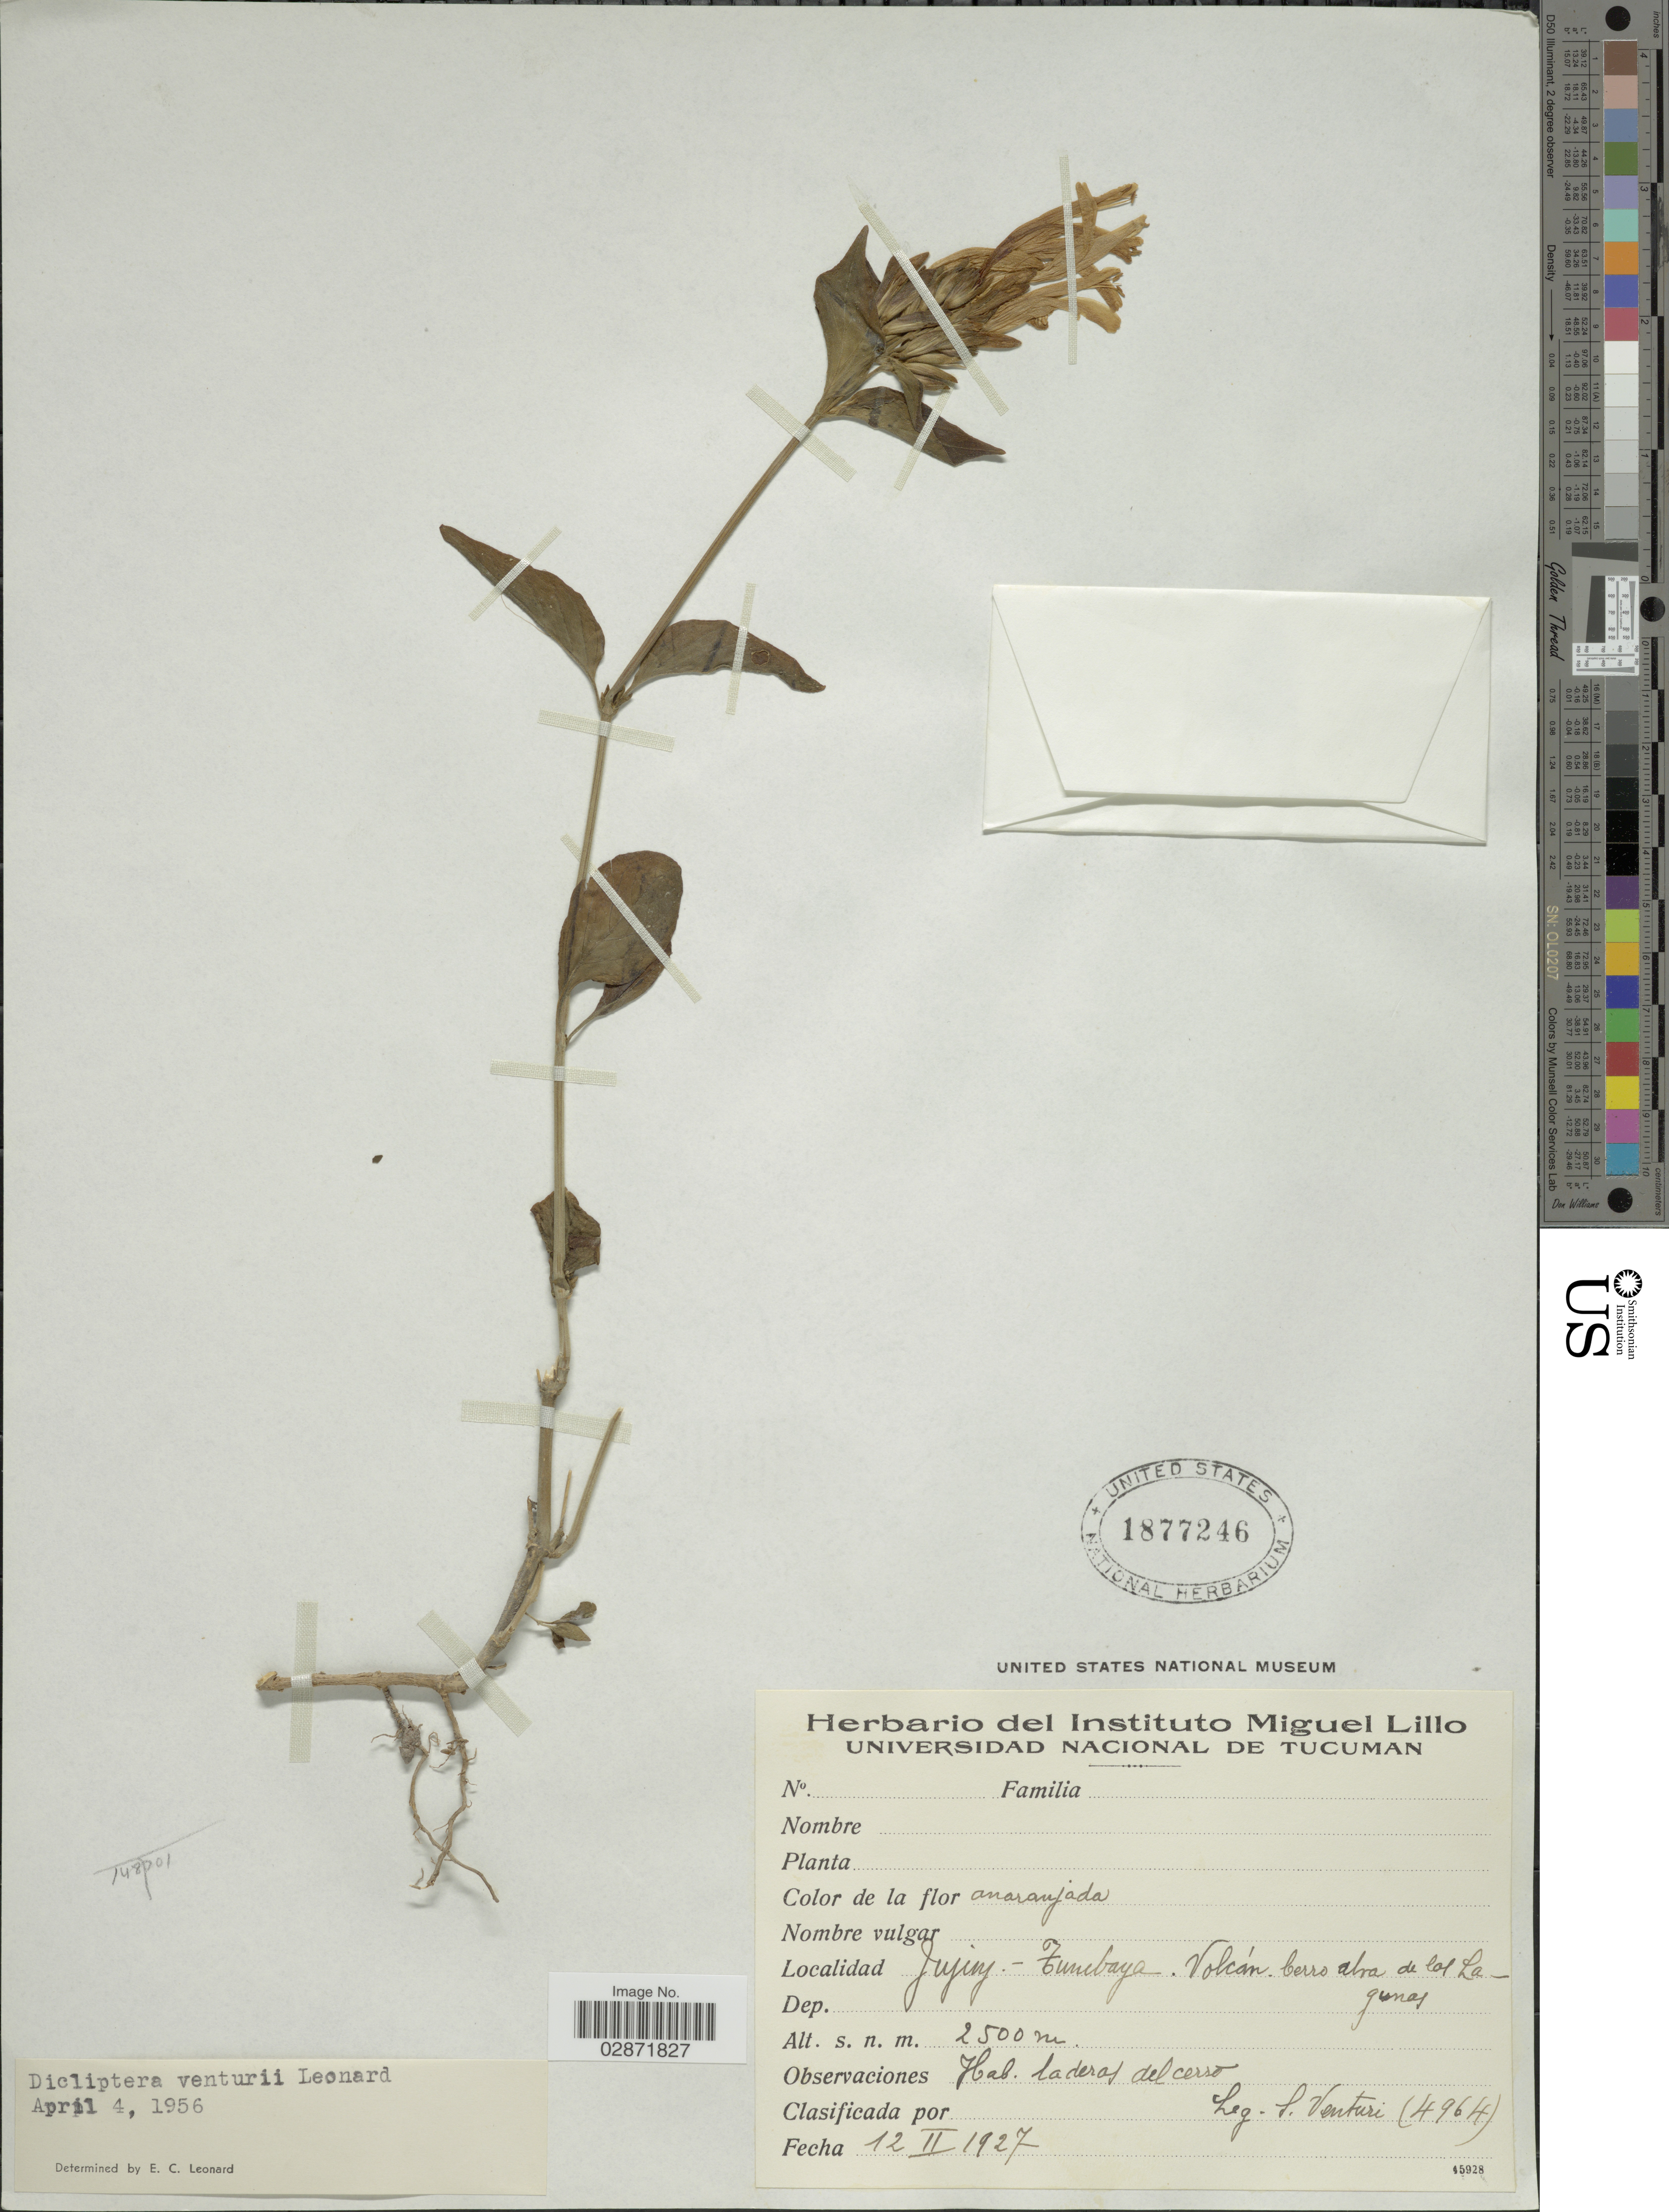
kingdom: Plantae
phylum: Tracheophyta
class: Magnoliopsida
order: Lamiales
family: Acanthaceae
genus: Dicliptera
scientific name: Dicliptera cabrerae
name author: C. Ezcurra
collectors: S. Venturi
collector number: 4964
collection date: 1927-02-12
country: Argentina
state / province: Jujuy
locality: Jujuy - Tumbaya, Volcán Cerro abra de la Lagunas.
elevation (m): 2500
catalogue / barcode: US 1877246